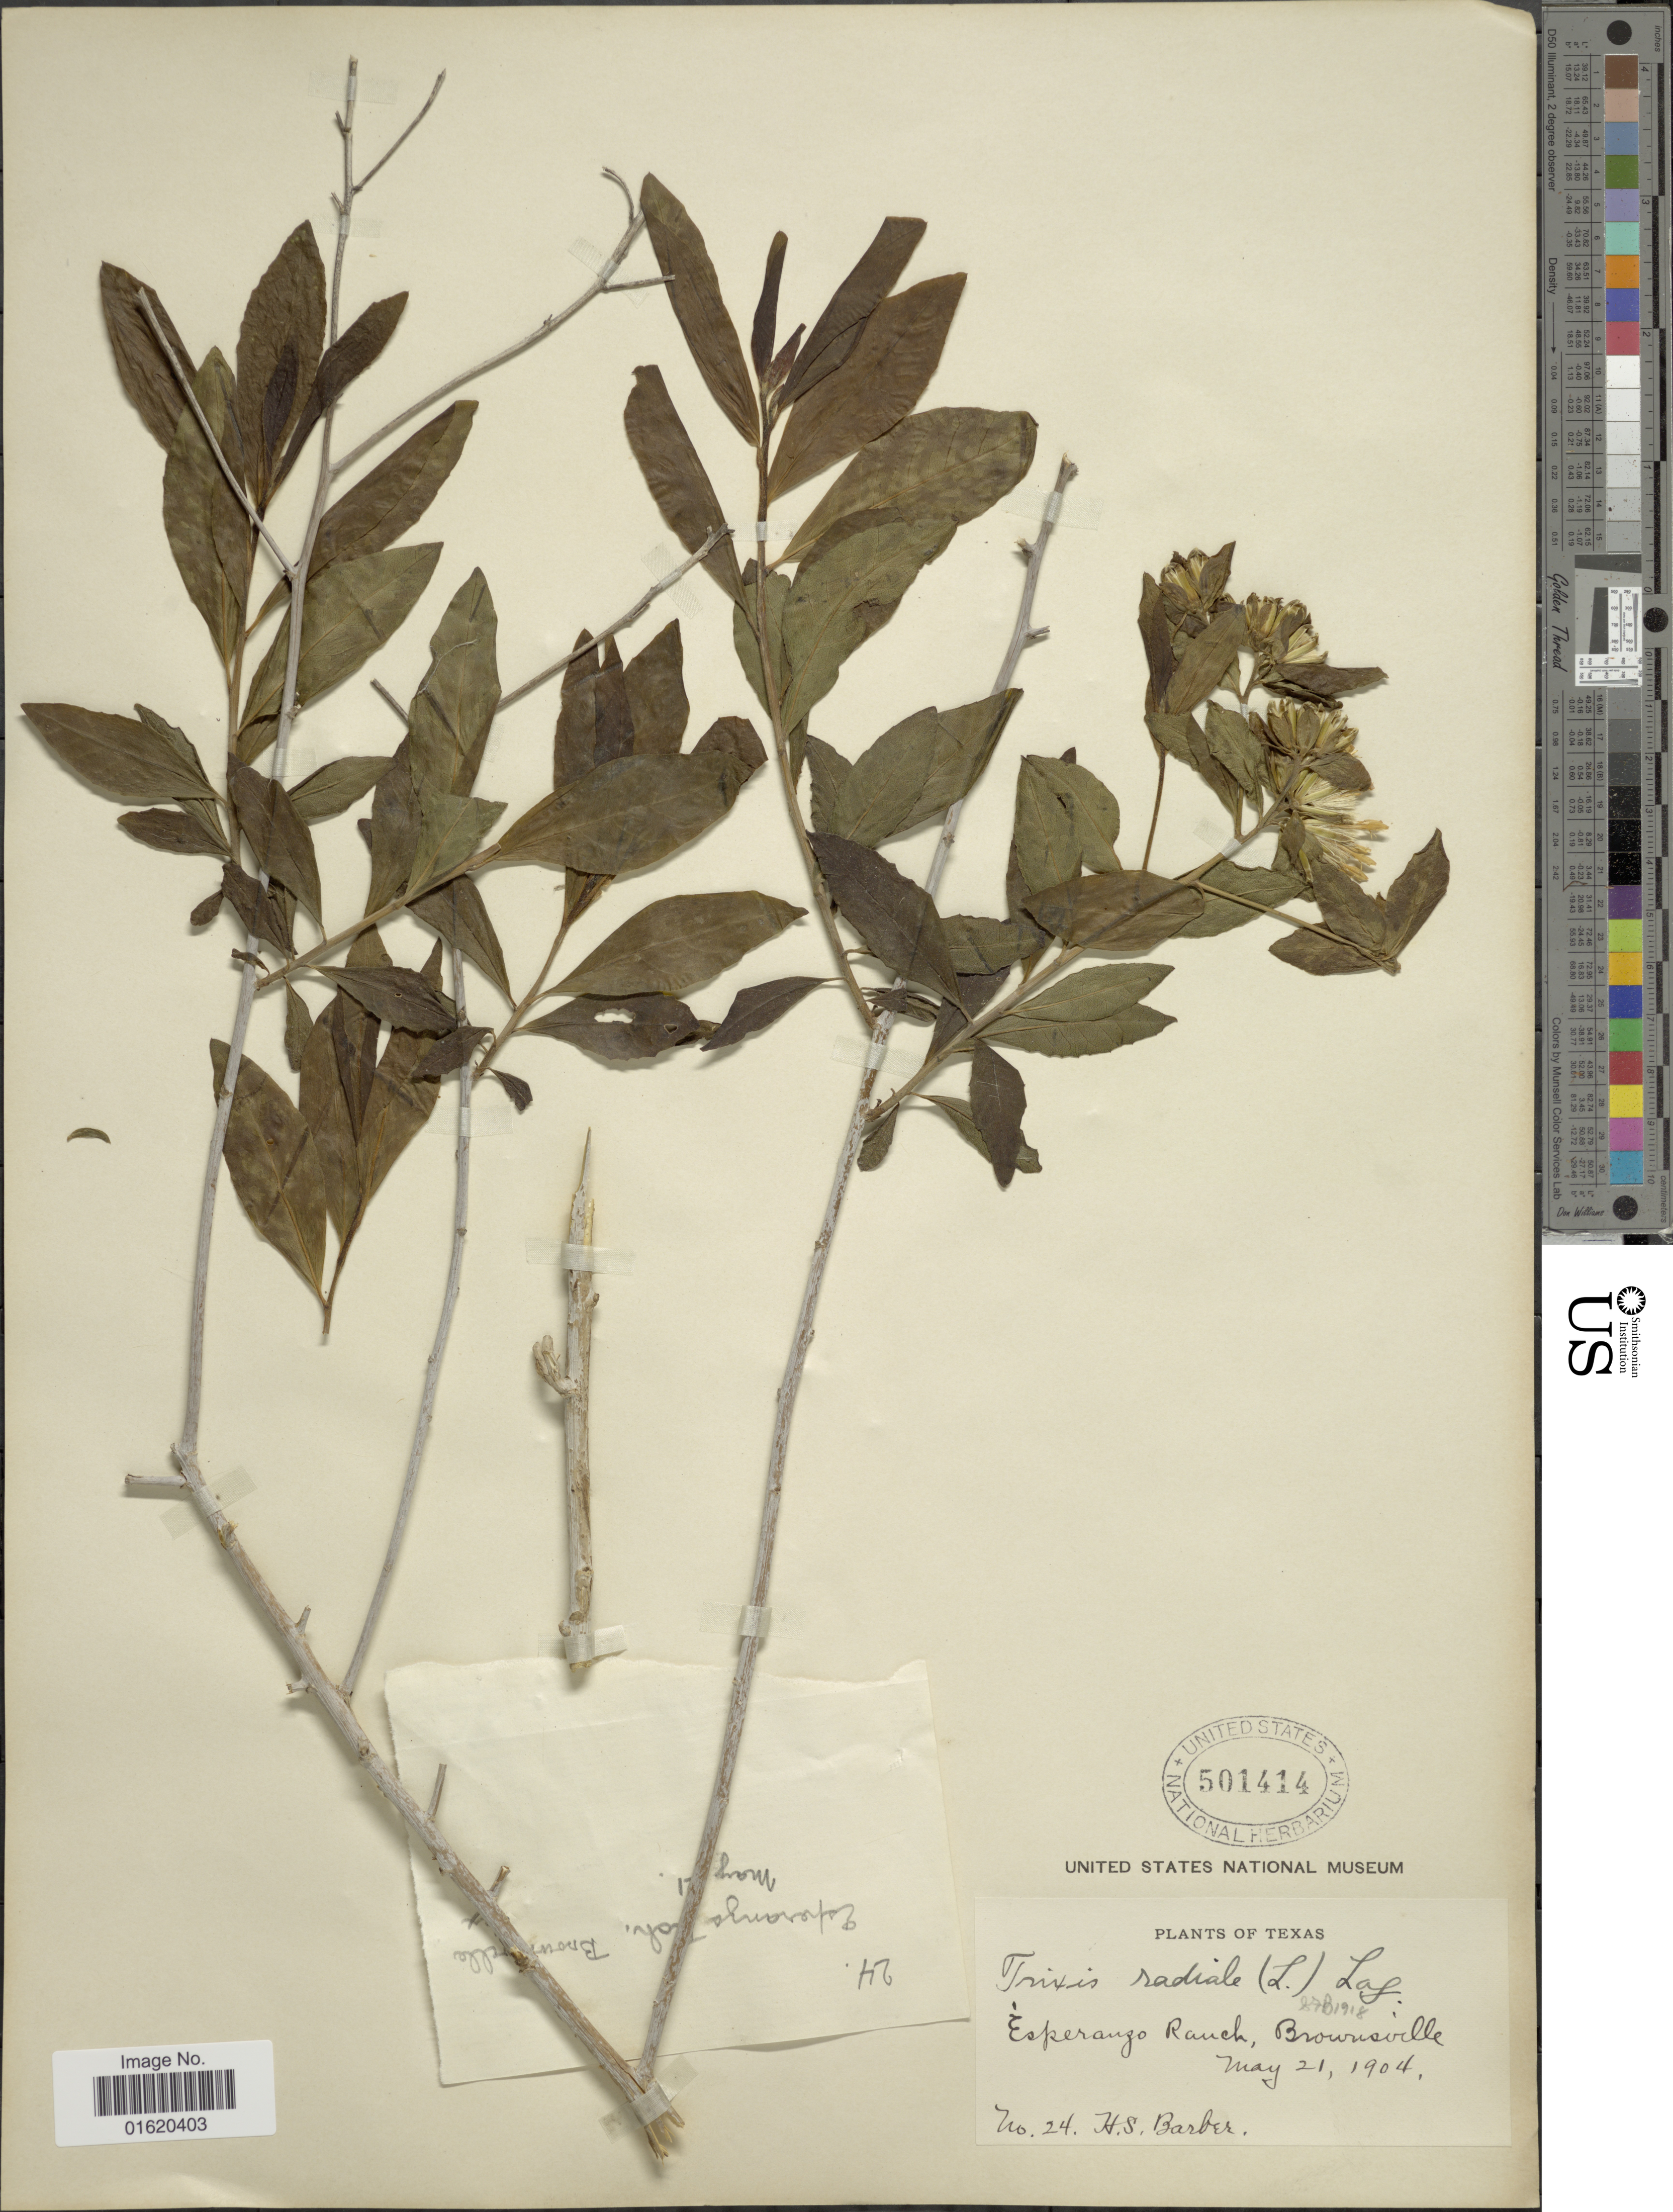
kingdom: Plantae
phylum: Tracheophyta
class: Magnoliopsida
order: Asterales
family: Asteraceae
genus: Trixis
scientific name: Trixis inula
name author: Crantz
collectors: H. Barber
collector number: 24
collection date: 1904-05-21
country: United States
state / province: Texas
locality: Esperanzo Ranch, Brownsville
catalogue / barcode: US 501414